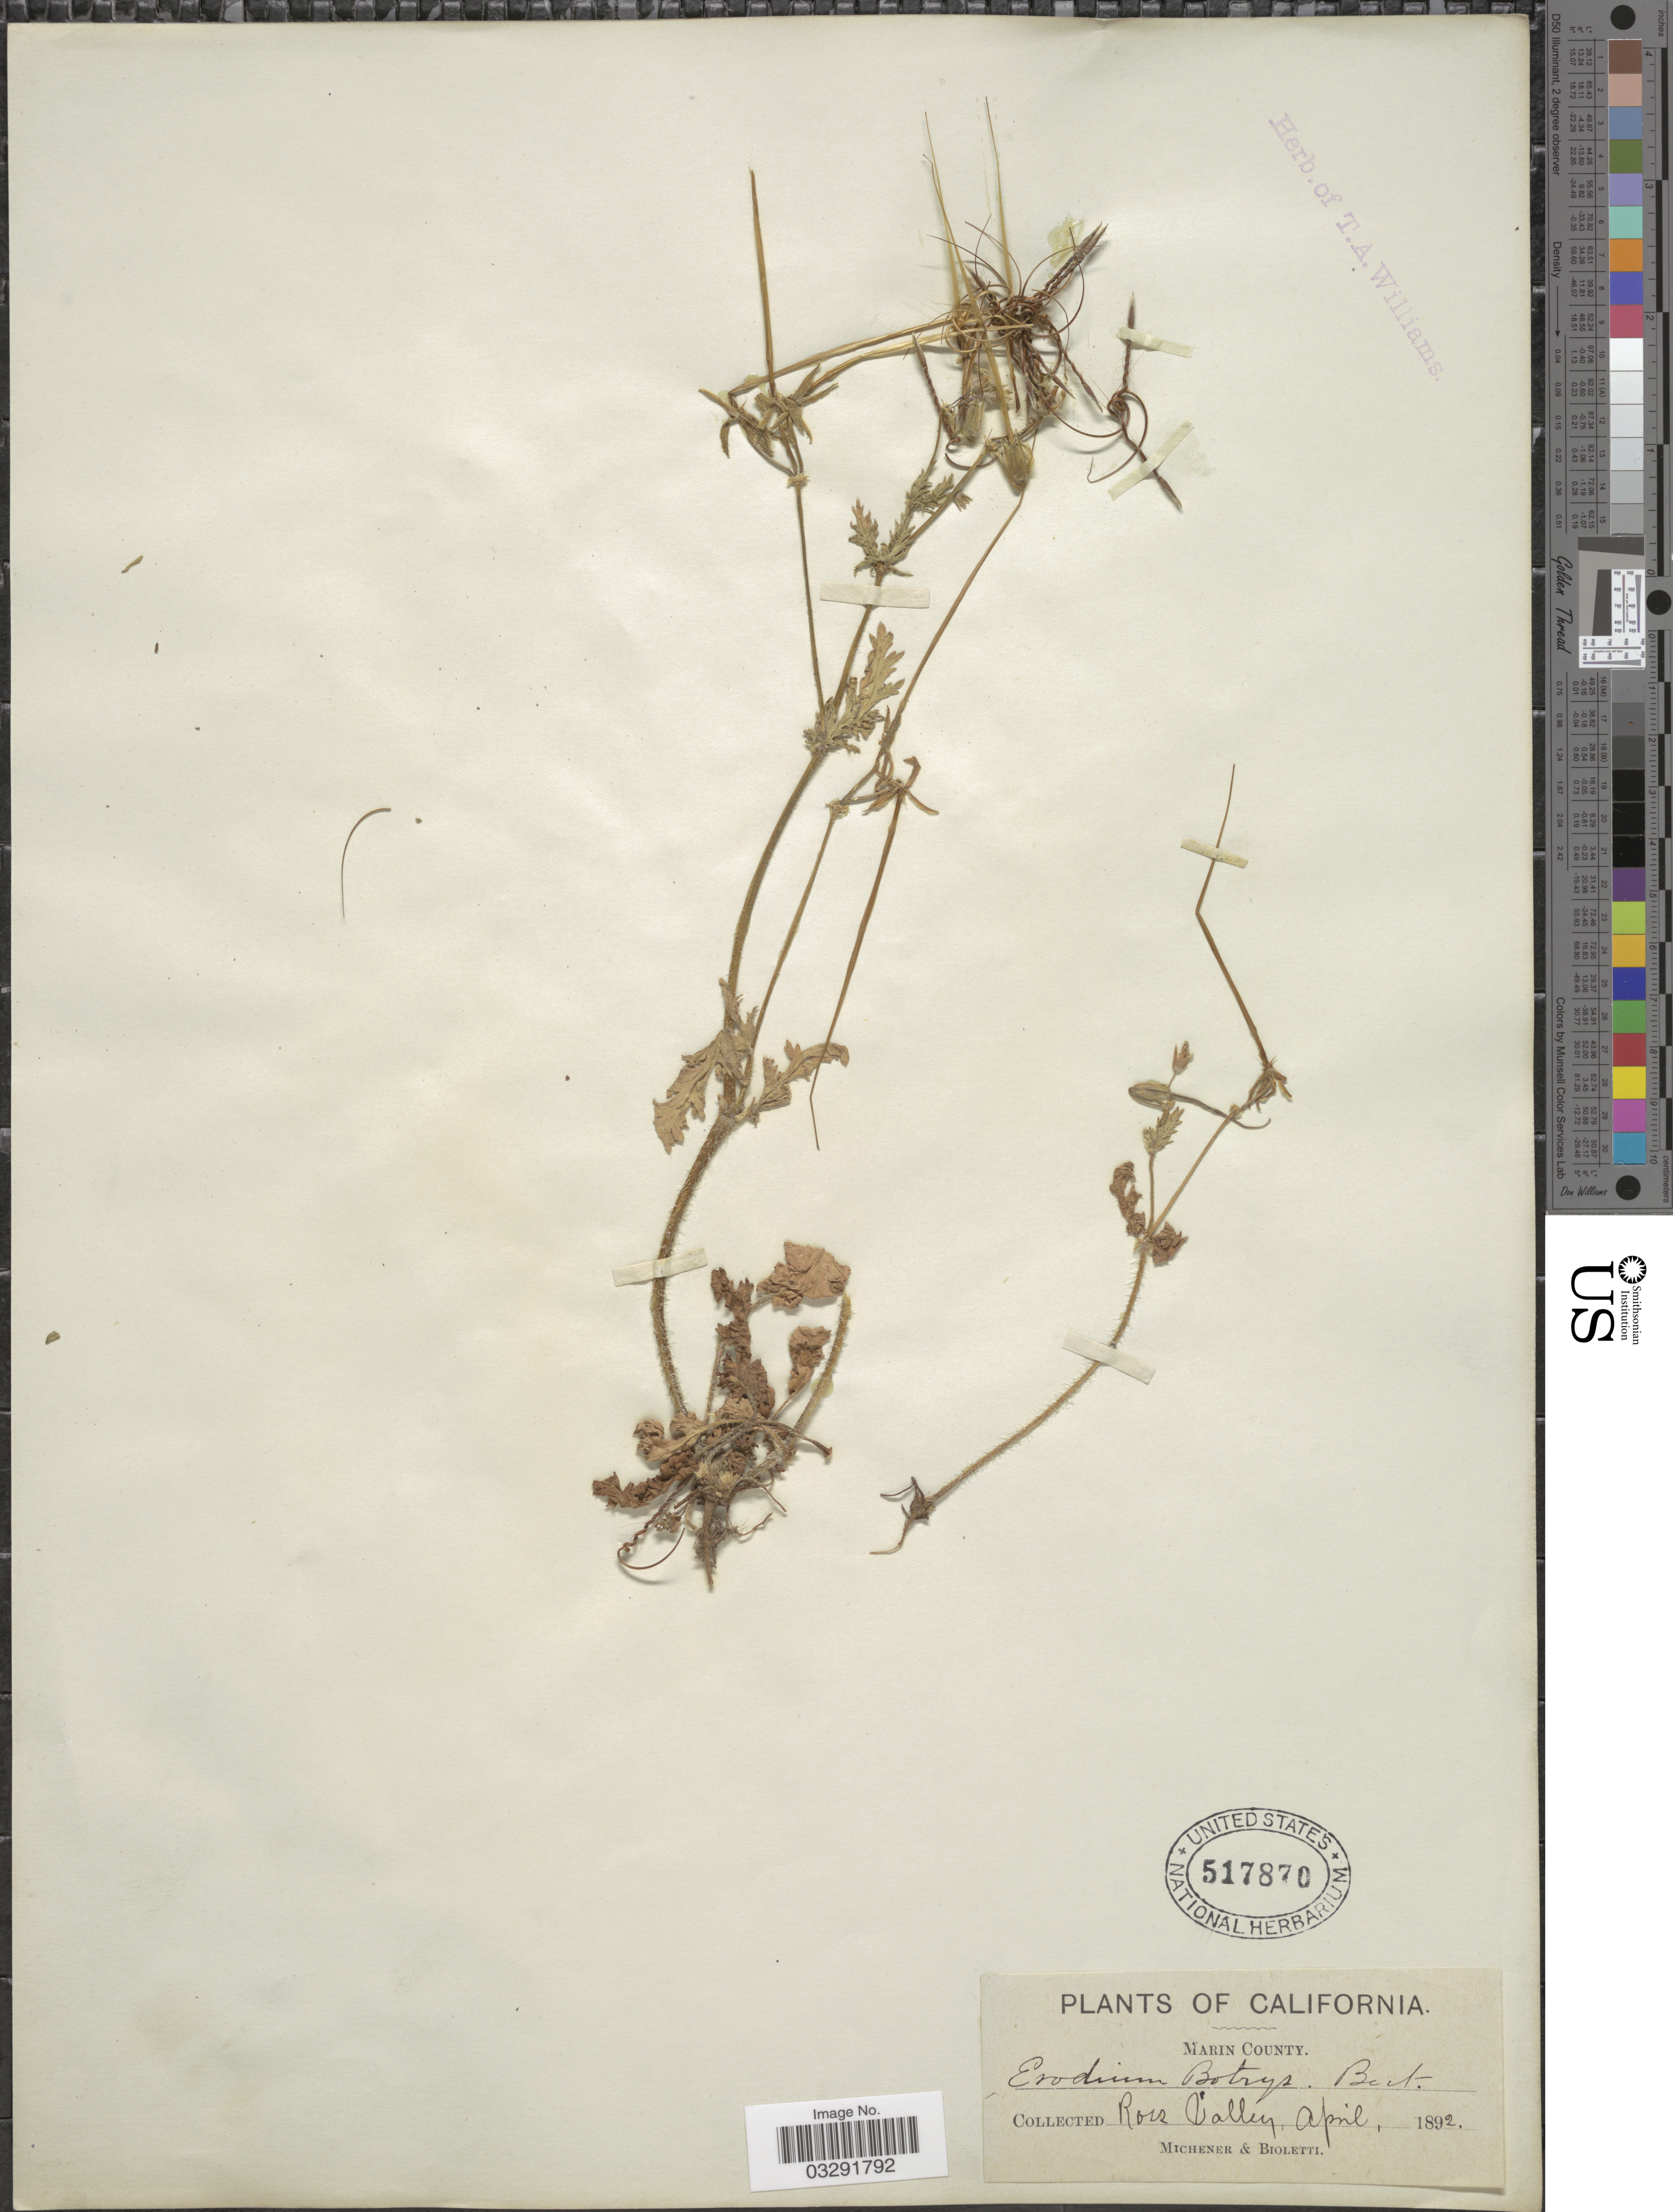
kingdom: Plantae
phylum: Tracheophyta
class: Magnoliopsida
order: Geraniales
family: Geraniaceae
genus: Erodium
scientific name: Erodium botrys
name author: (Cav.) Bertol.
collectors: -. Michener & -- Bioletti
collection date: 1892-04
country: United States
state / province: California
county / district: Marin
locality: Marin County. Ross Valley.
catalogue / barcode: US 517870